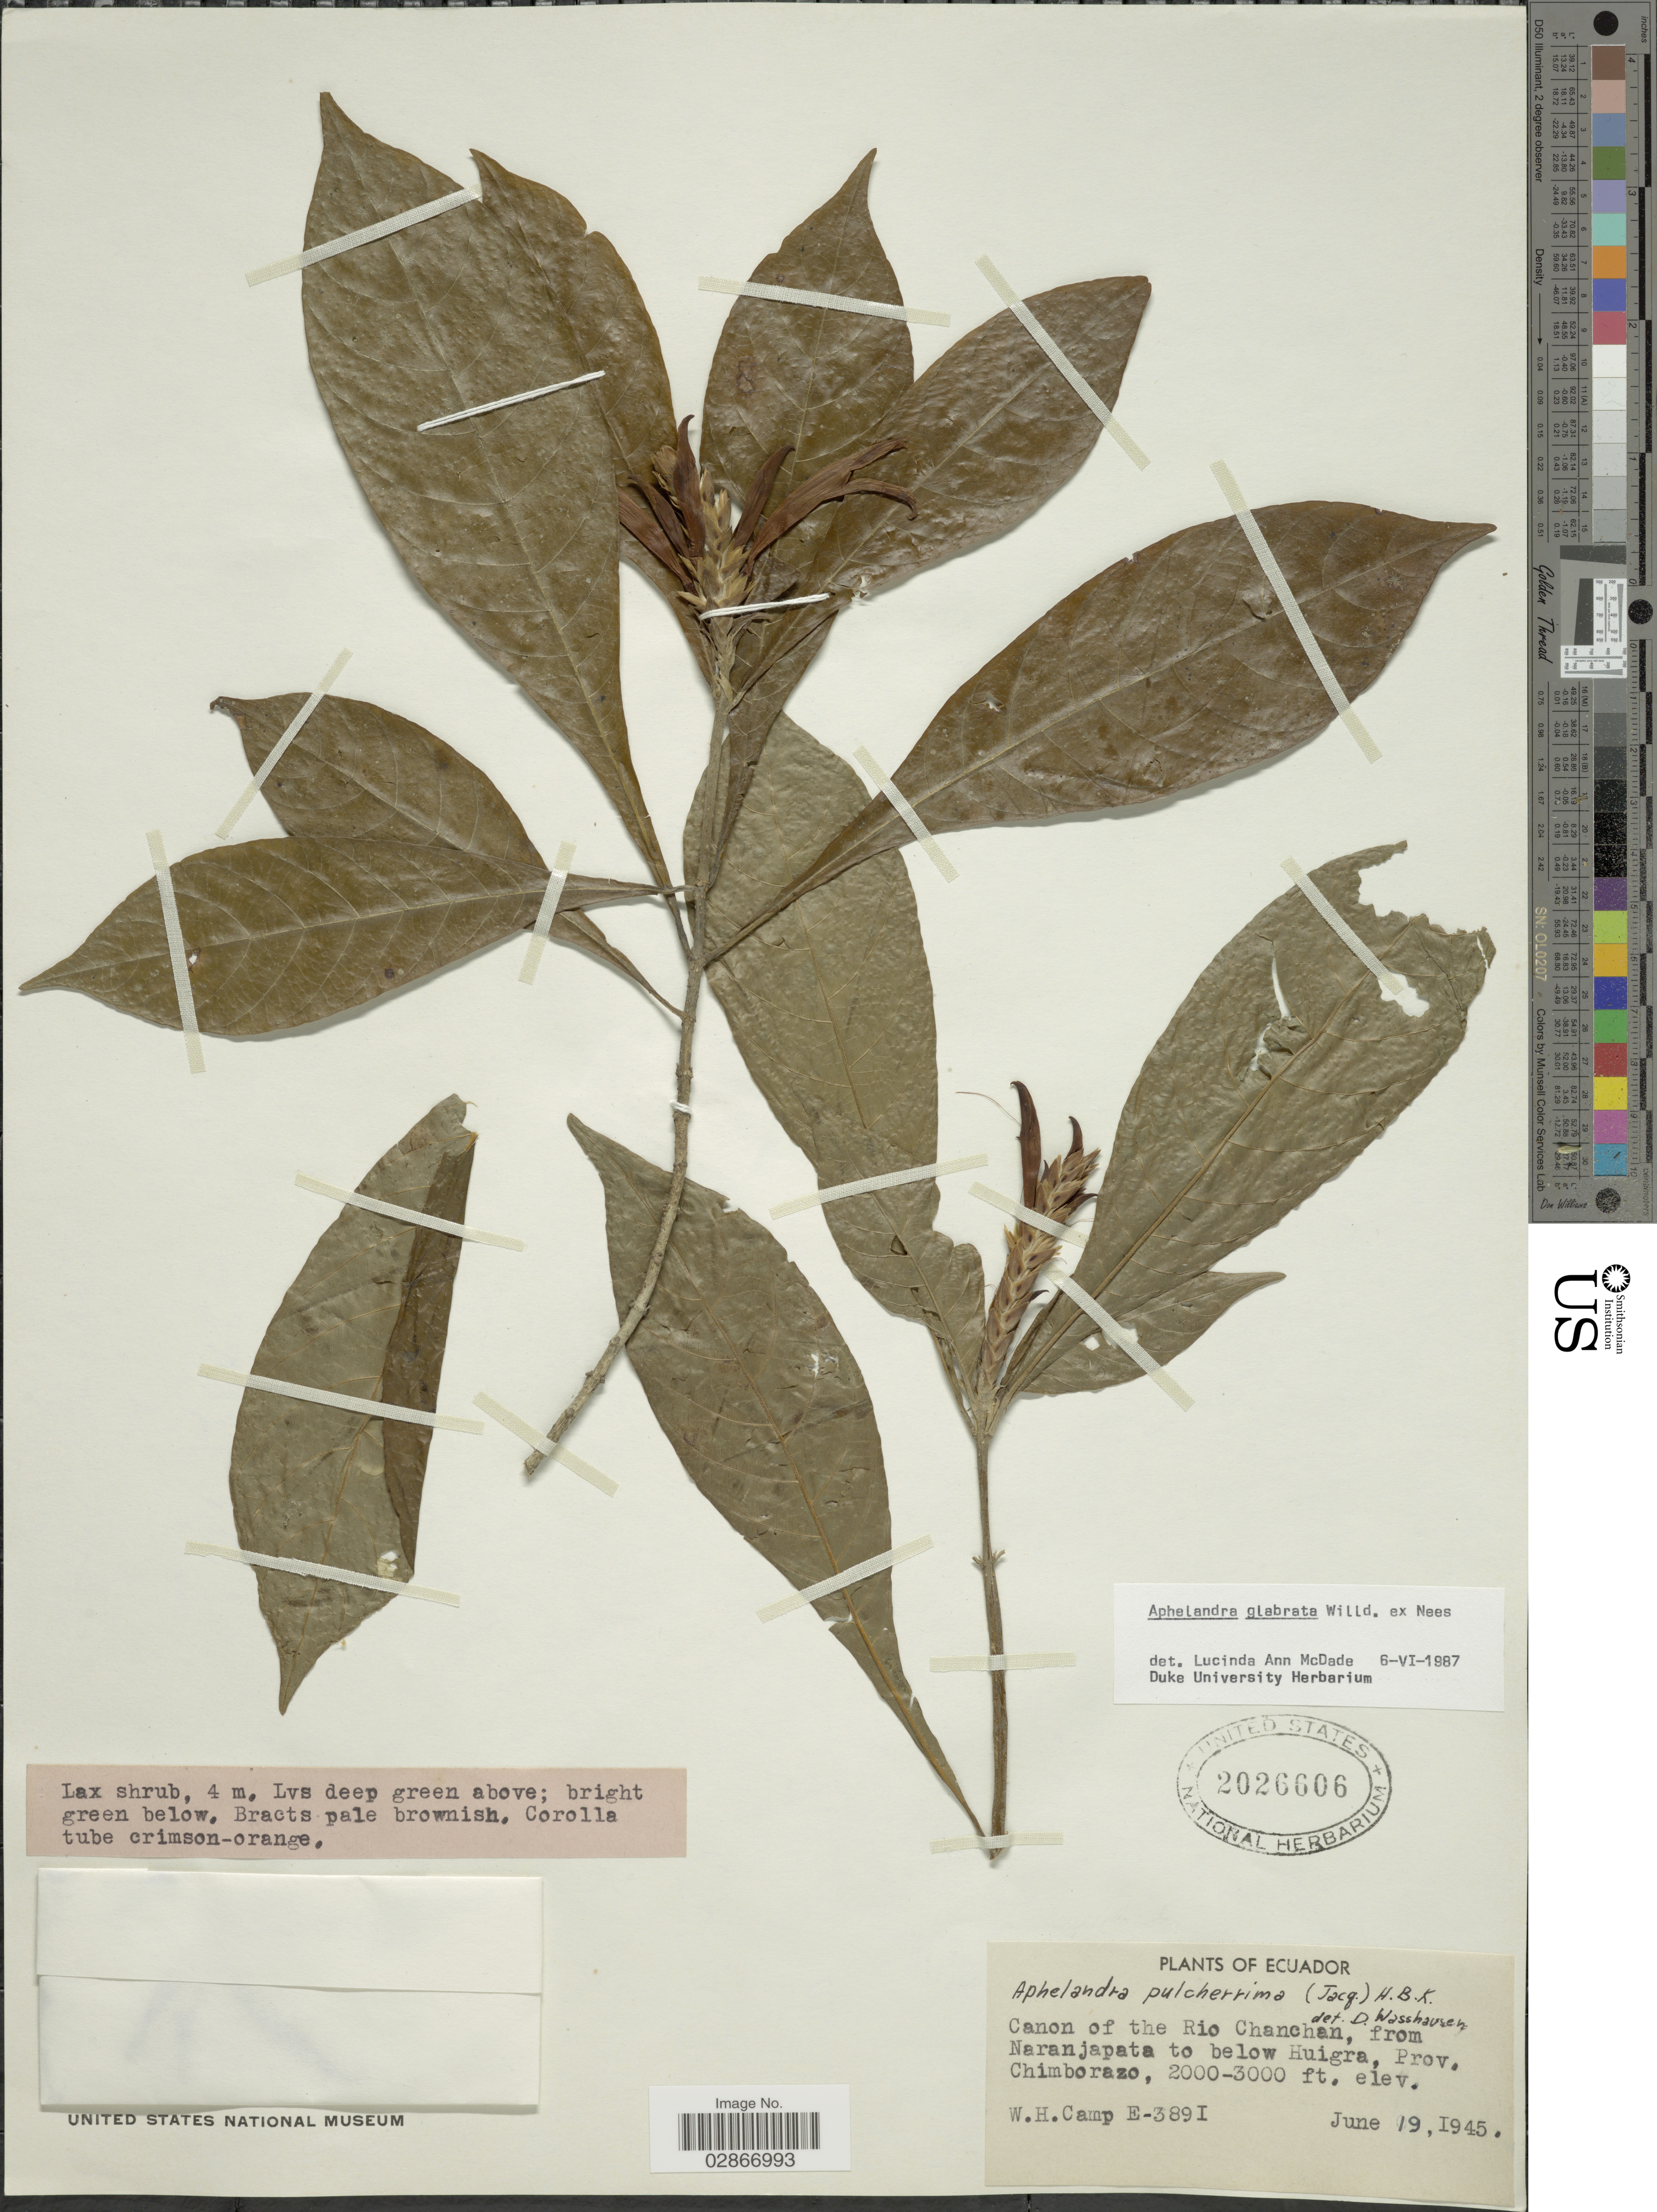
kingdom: Plantae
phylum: Tracheophyta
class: Magnoliopsida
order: Lamiales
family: Acanthaceae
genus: Aphelandra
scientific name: Aphelandra glabrata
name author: Willd. ex Nees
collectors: W. H. Camp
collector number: E-3891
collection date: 1945-06-19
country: Ecuador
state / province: Chimborazo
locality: Canon of the Rio Chanchan, from Naranjapata to below Huigra.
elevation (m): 610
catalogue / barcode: US 2026606